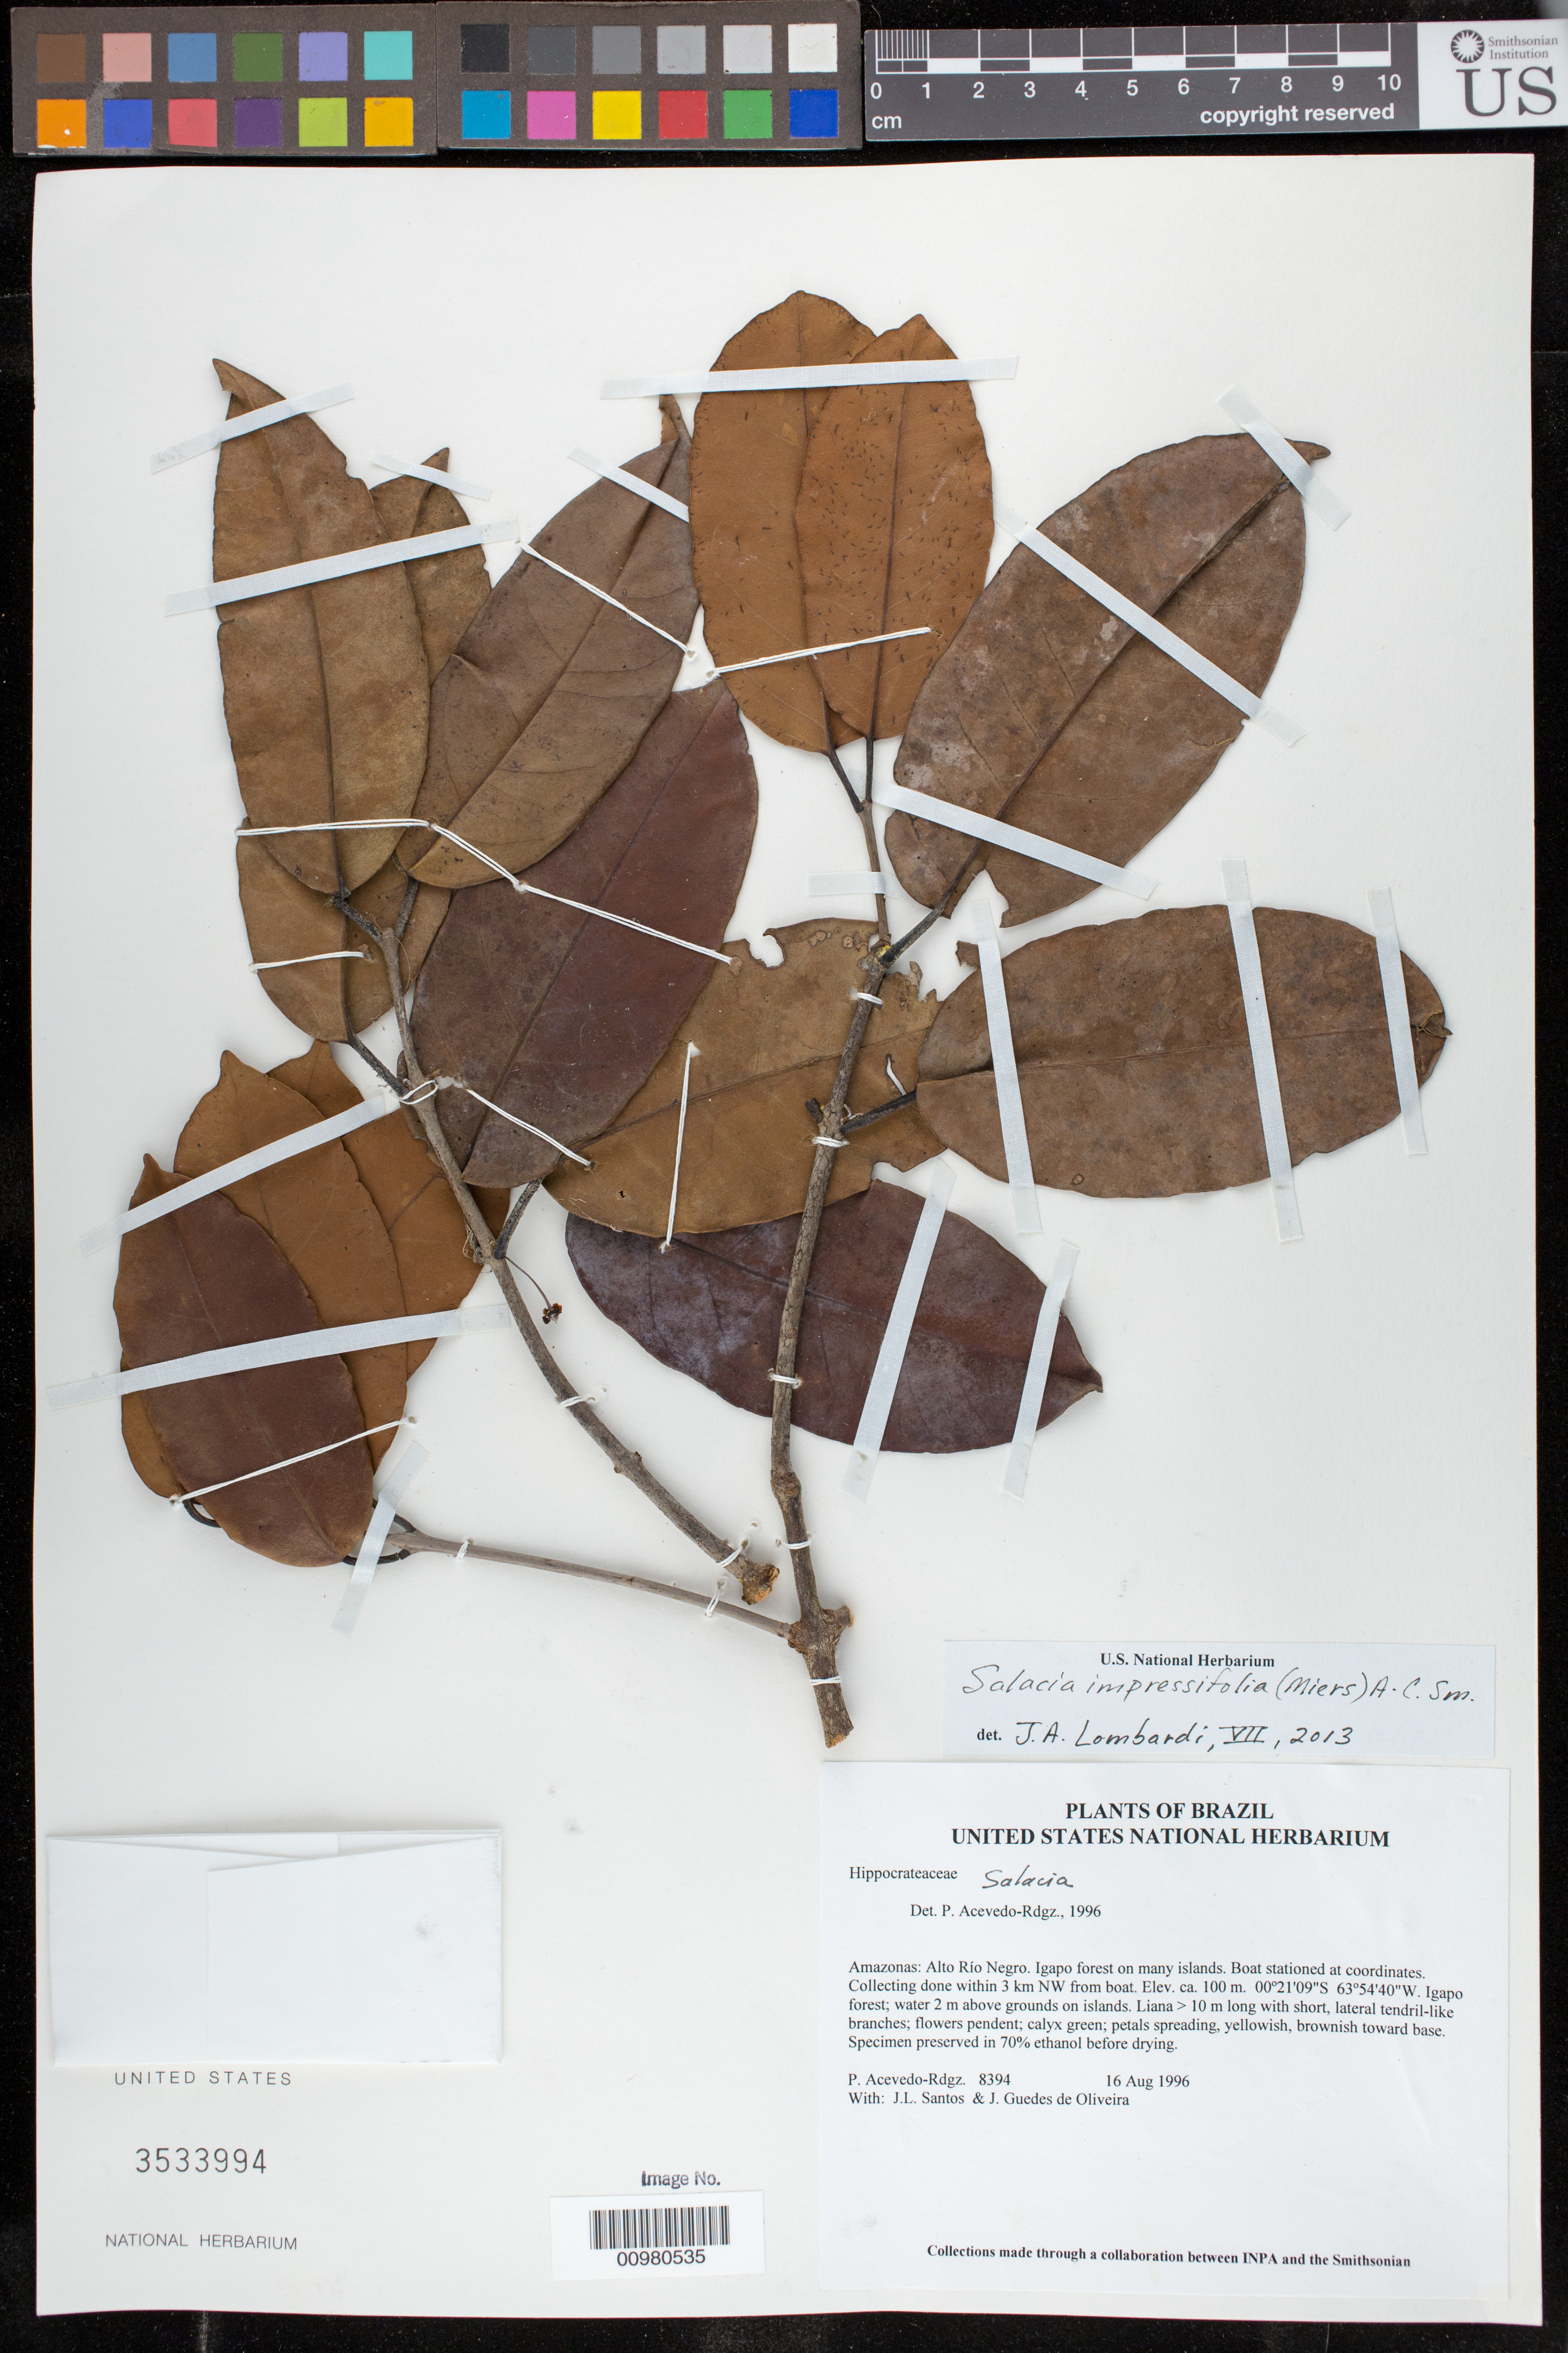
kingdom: Plantae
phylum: Tracheophyta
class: Magnoliopsida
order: Celastrales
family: Celastraceae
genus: Salacia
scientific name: Salacia impressifolia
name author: (Miers) A.C. Sm.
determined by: Lombardi, Julio A.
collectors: P. Acevedo-Rodr., J. L. Santos & J. Guedes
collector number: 8394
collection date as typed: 16 Aug 1996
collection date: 1996-08-16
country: Brazil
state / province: Amazonas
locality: Amazonas: Alto Río Negro. Igapo forest on many islands. Boat stationed at coordinates. Collecting done within 3 km NW from boat.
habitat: Igapo forest; water 2 m above grounds on islands.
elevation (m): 100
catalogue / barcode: US 3533994